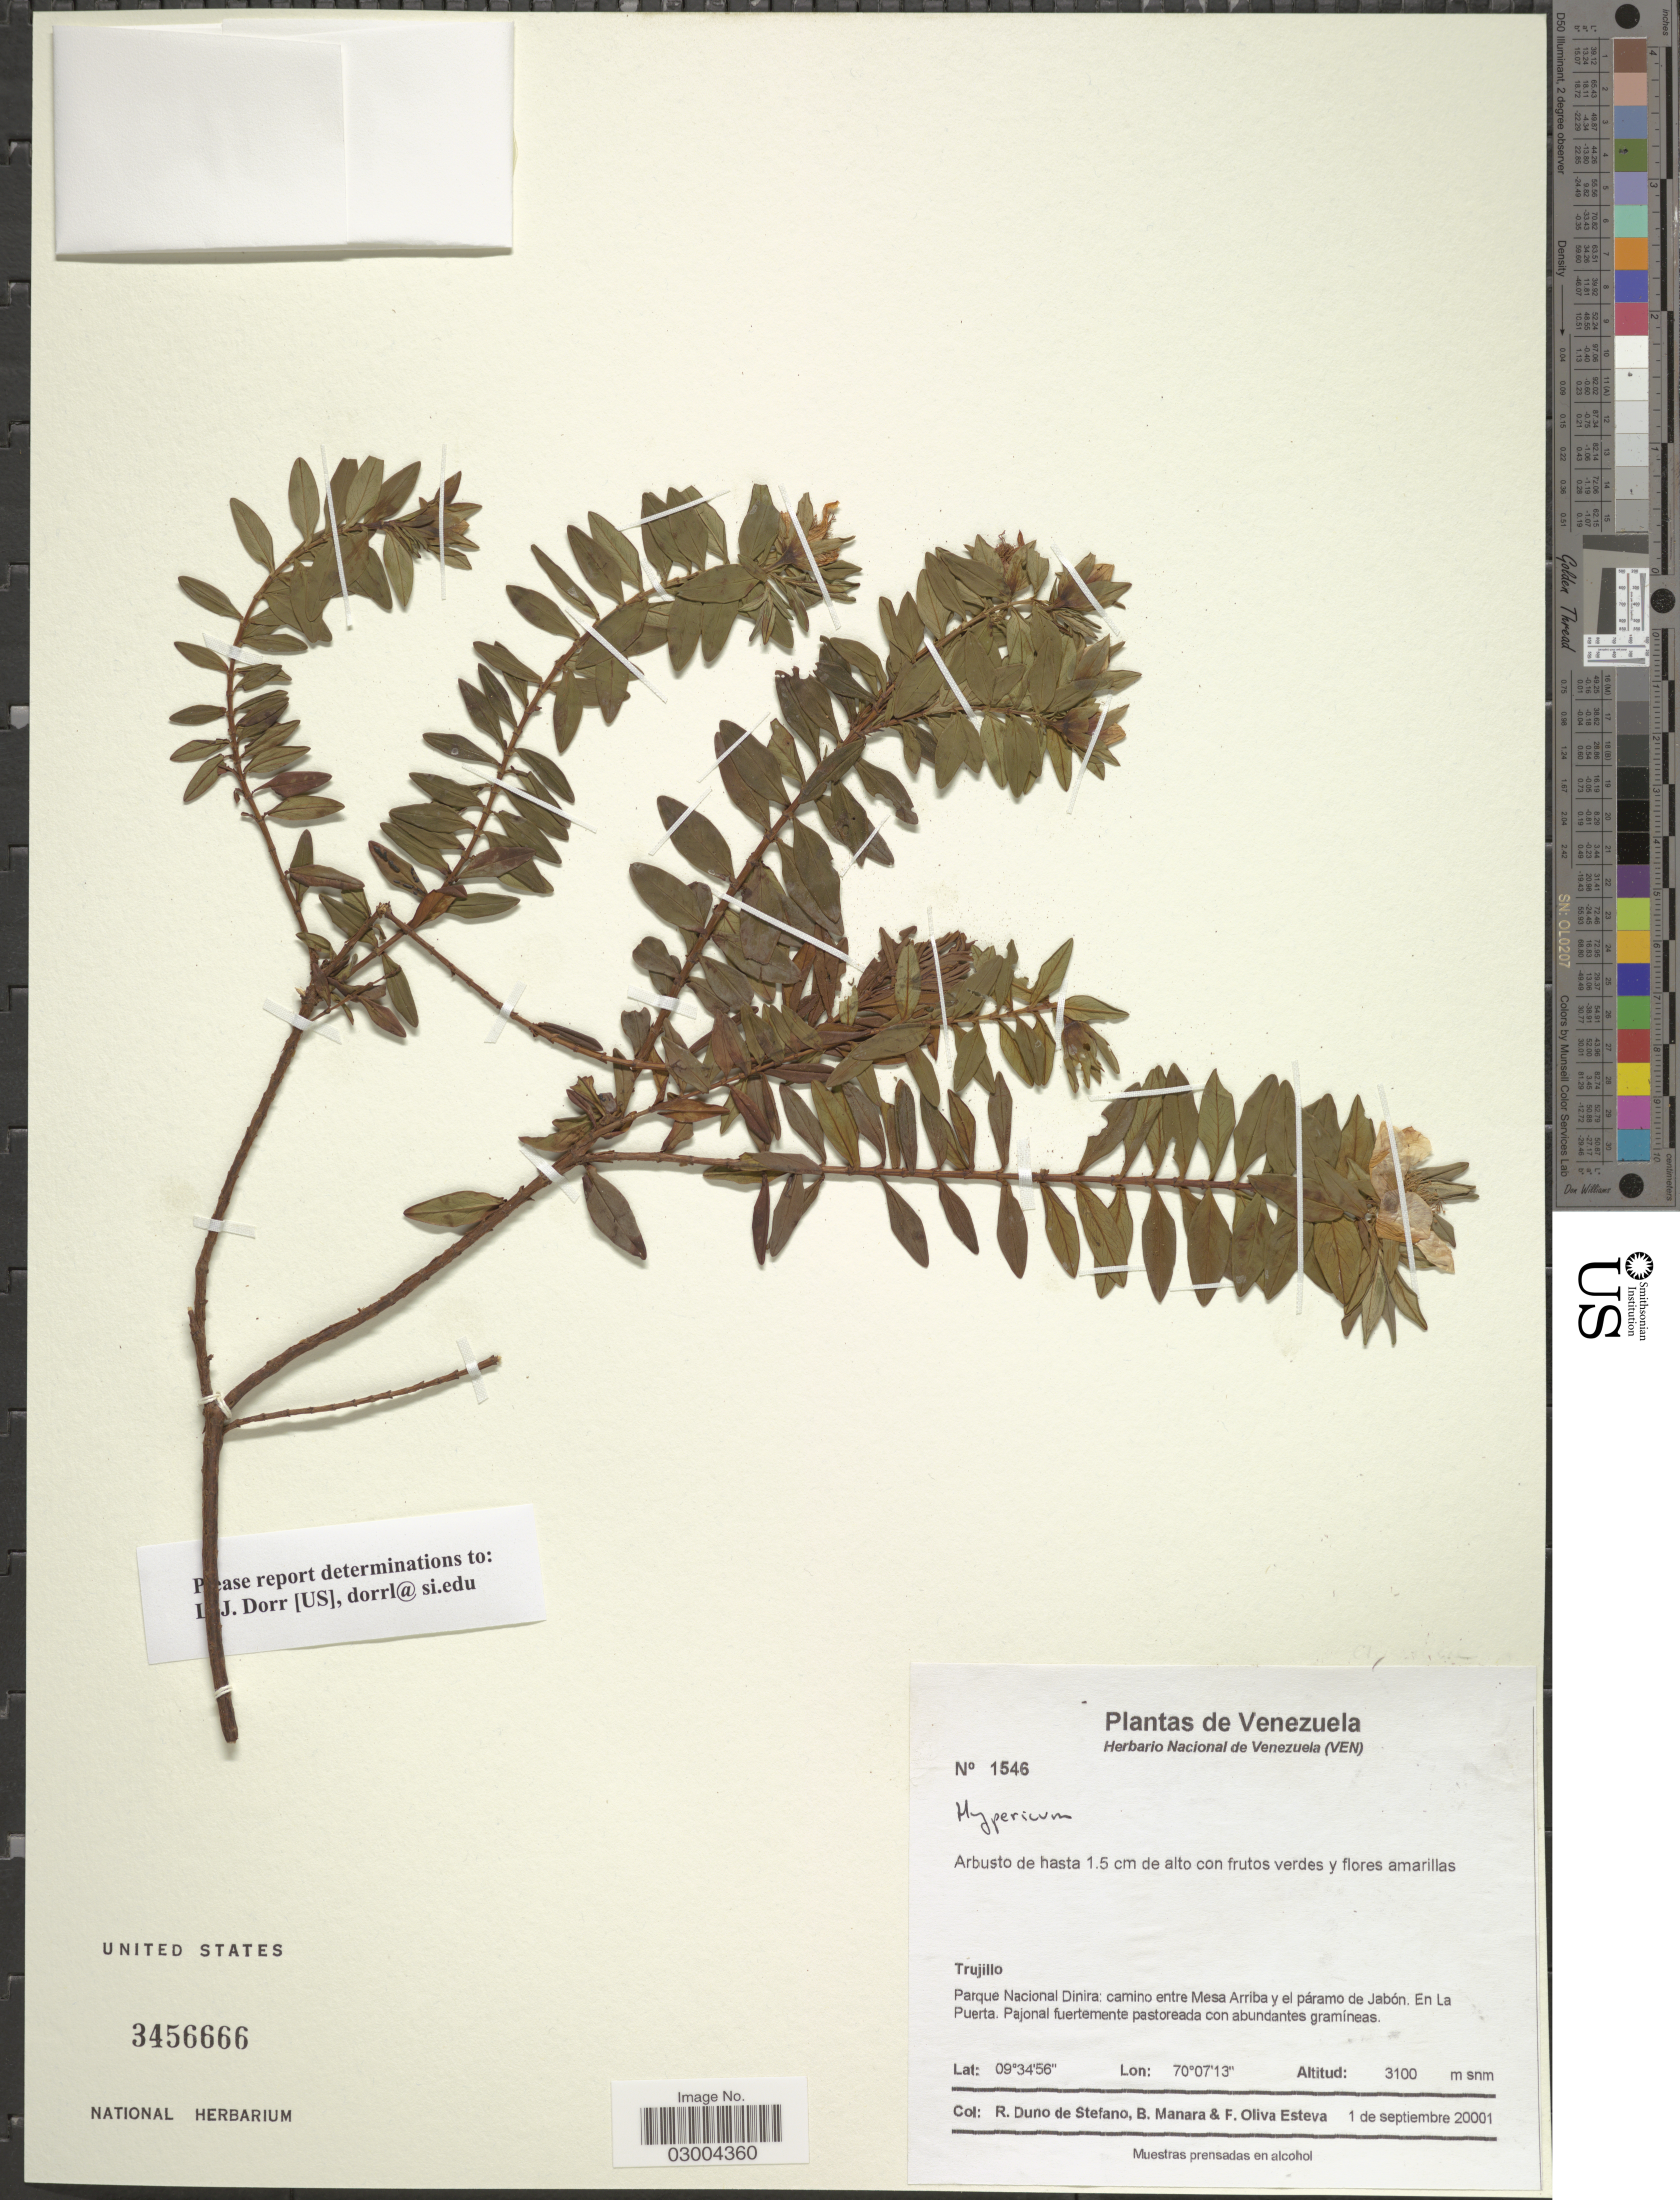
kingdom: Plantae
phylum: Tracheophyta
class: Magnoliopsida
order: Malpighiales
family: Hypericaceae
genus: Hypericum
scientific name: Hypericum sp.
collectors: R. Duno de Stefano, B. Manara & F. Oliva-Esteva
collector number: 1546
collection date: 2000-09-01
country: Venezuela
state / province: Trujillo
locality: Parque Nacional Dinira: camino entre Mesa Arriba y el páramo de Jabón. En La Puerta.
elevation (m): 3100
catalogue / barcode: US 3456666